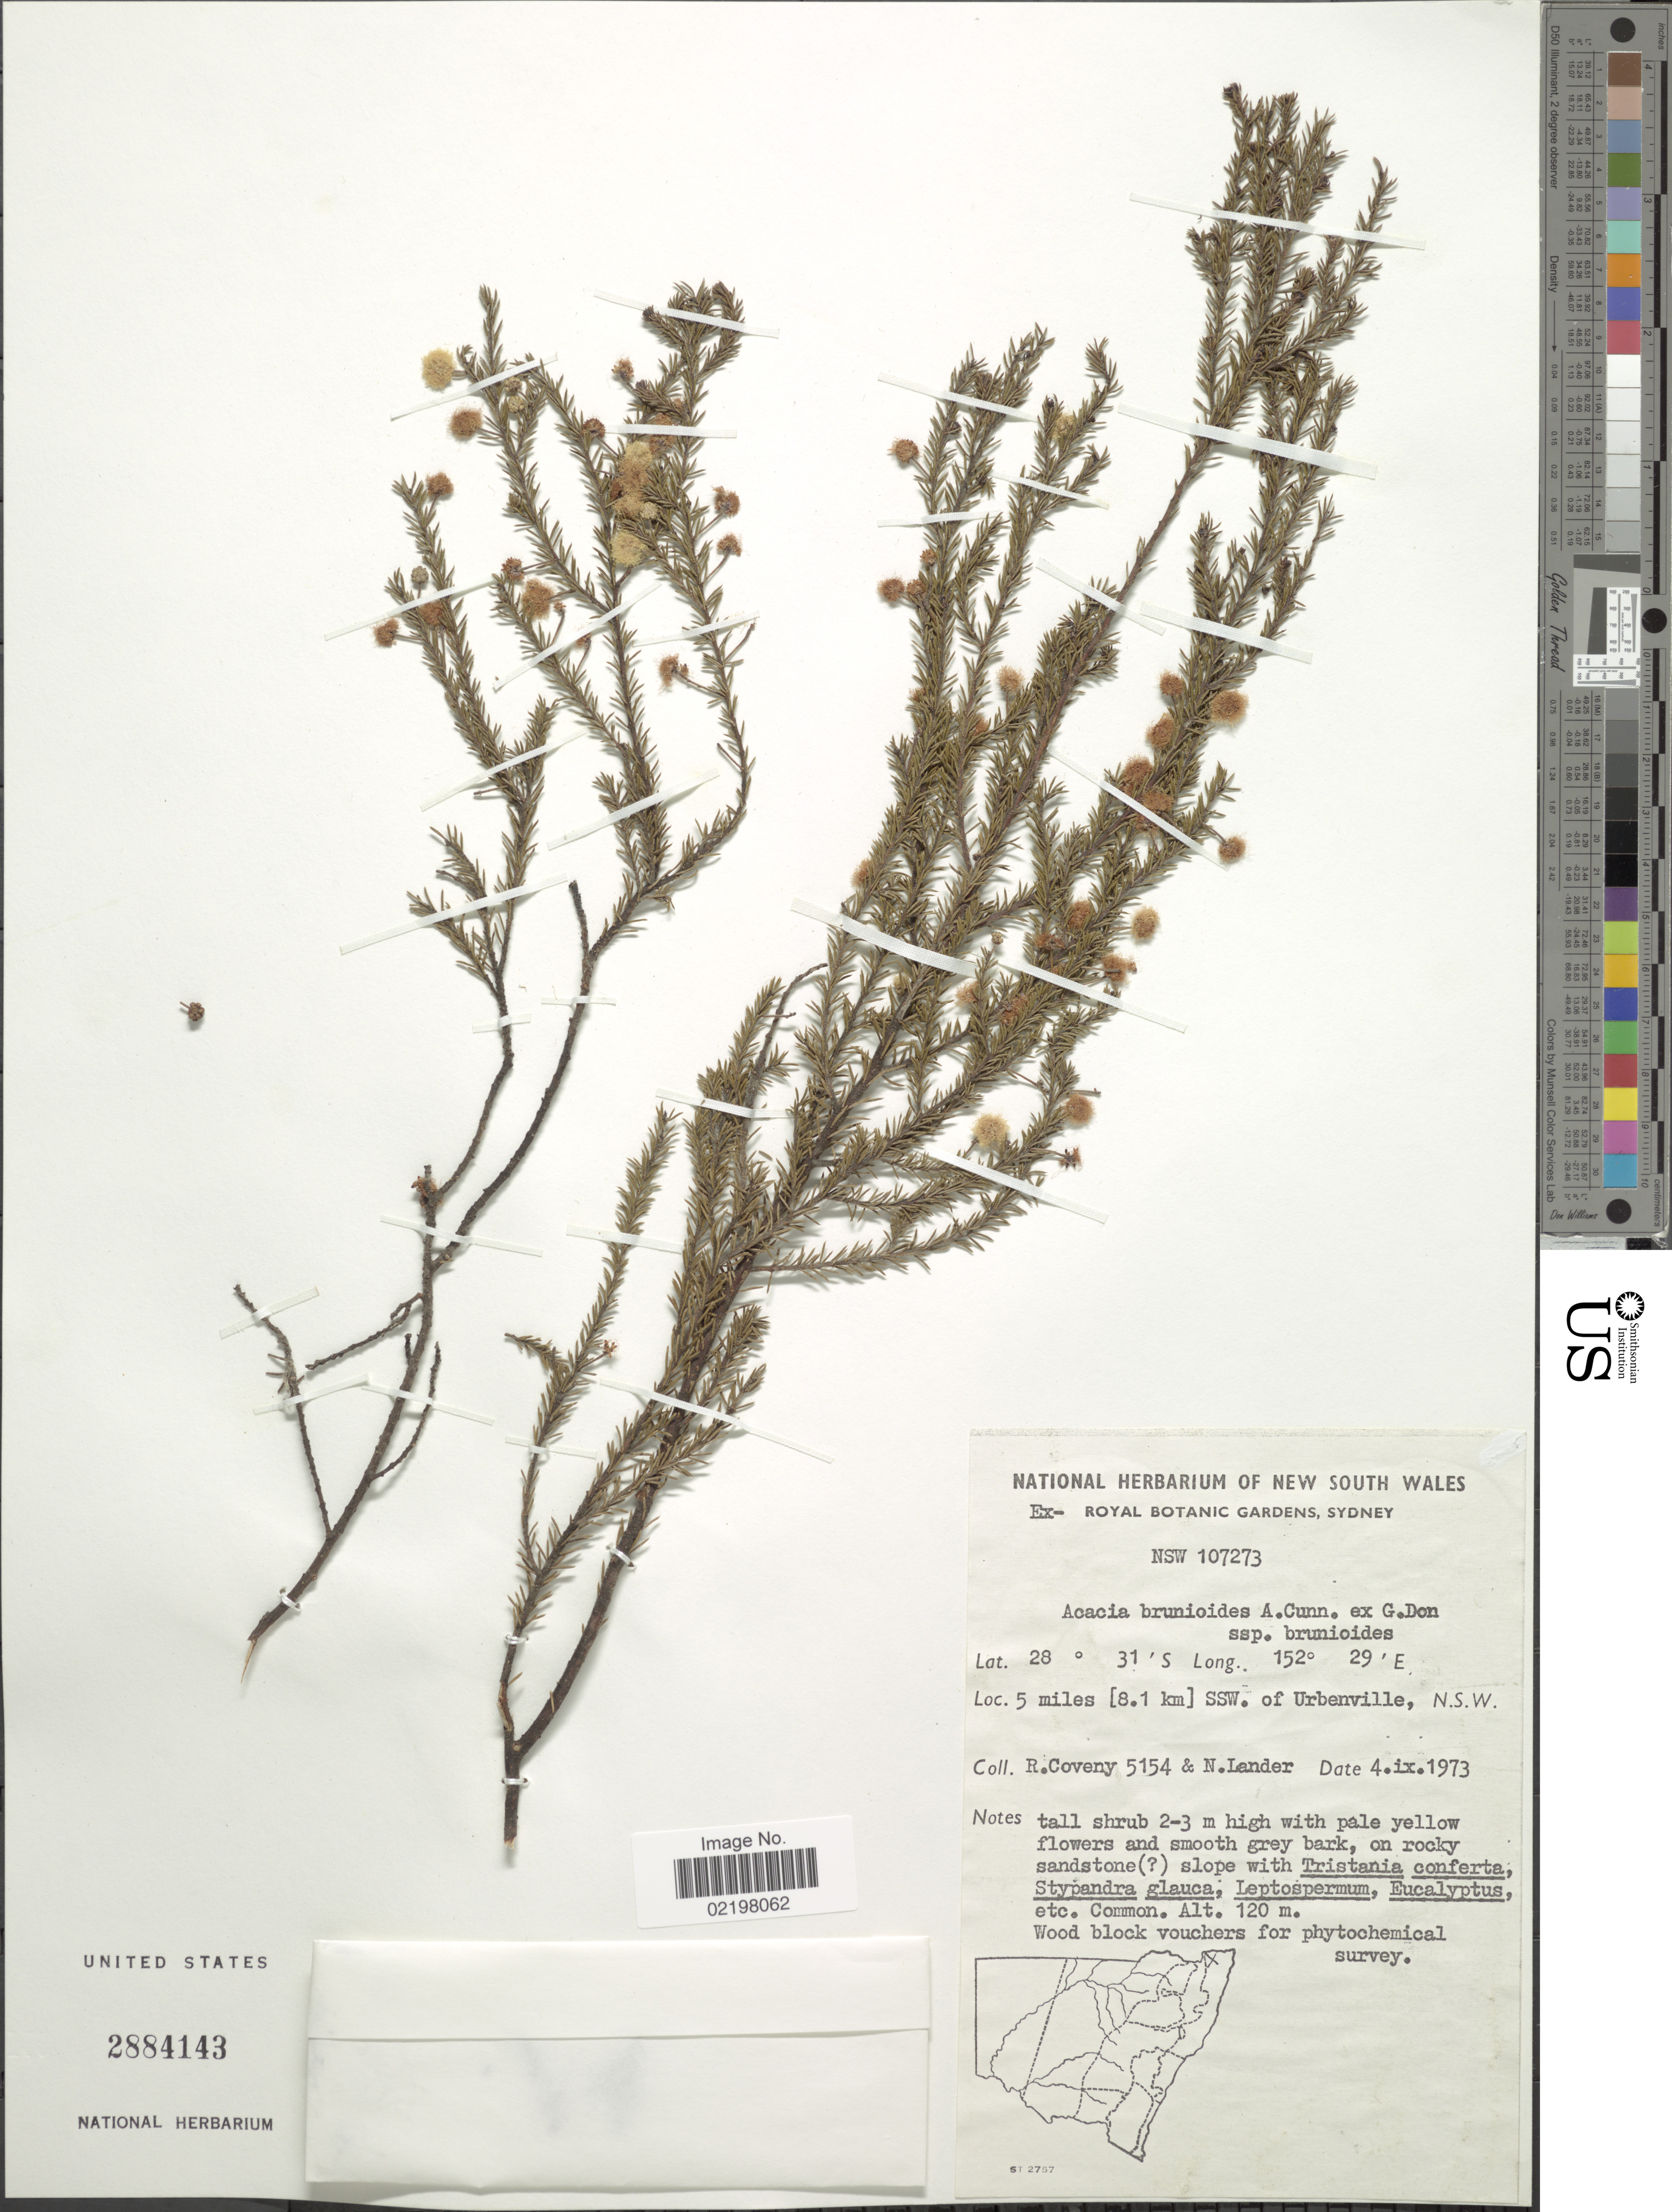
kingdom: Plantae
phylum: Tracheophyta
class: Magnoliopsida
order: Fabales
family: Fabaceae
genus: Acacia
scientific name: Acacia brunioides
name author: G. Don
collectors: R. Coveny & N. Lander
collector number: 107273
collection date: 1973-09-04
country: Australia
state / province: New South Wales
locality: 5 miles (8.1 km) SSW. of Urbenville, N.S.W.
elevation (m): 120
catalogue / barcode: US 2884143